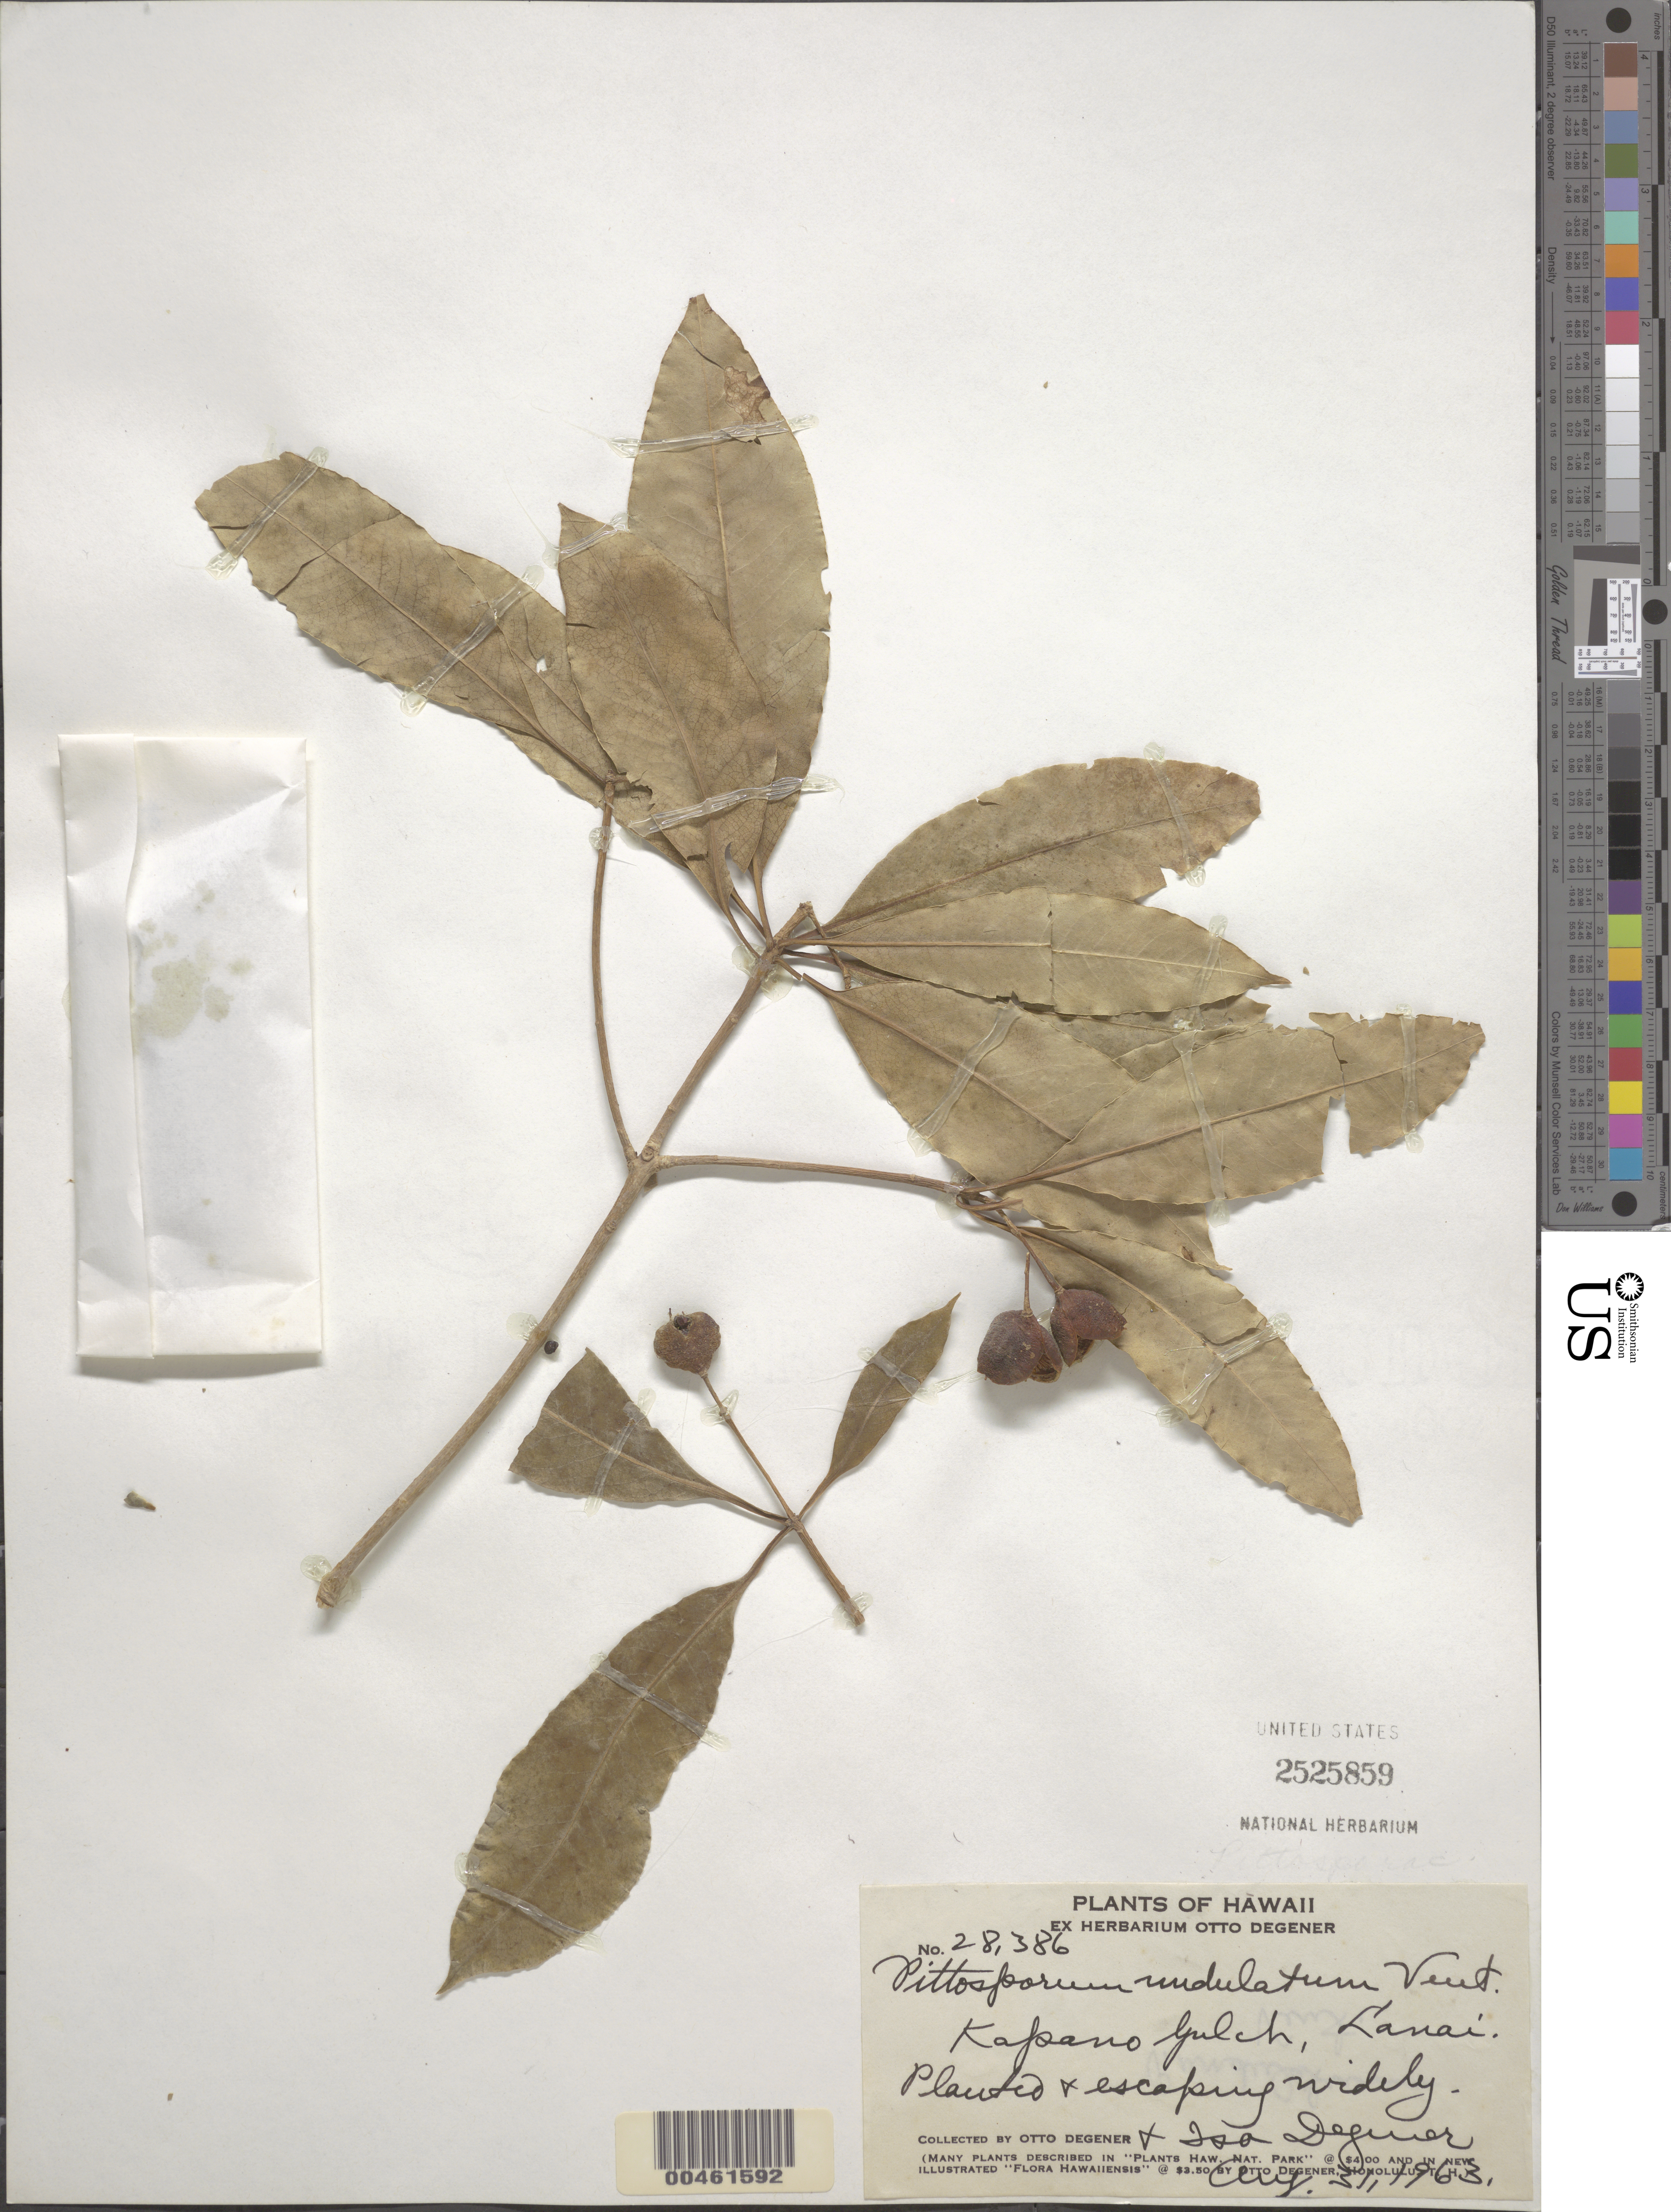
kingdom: Plantae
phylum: Tracheophyta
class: Magnoliopsida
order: Apiales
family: Pittosporaceae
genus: Pittosporum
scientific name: Pittosporum undulatum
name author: Vent.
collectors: O. Degener & I. Degener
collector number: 28386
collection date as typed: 31 Aug 1963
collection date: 1963-08-31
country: United States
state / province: Hawaii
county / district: Maui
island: Lana'i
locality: Kapano Gulch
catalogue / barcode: US 2525859